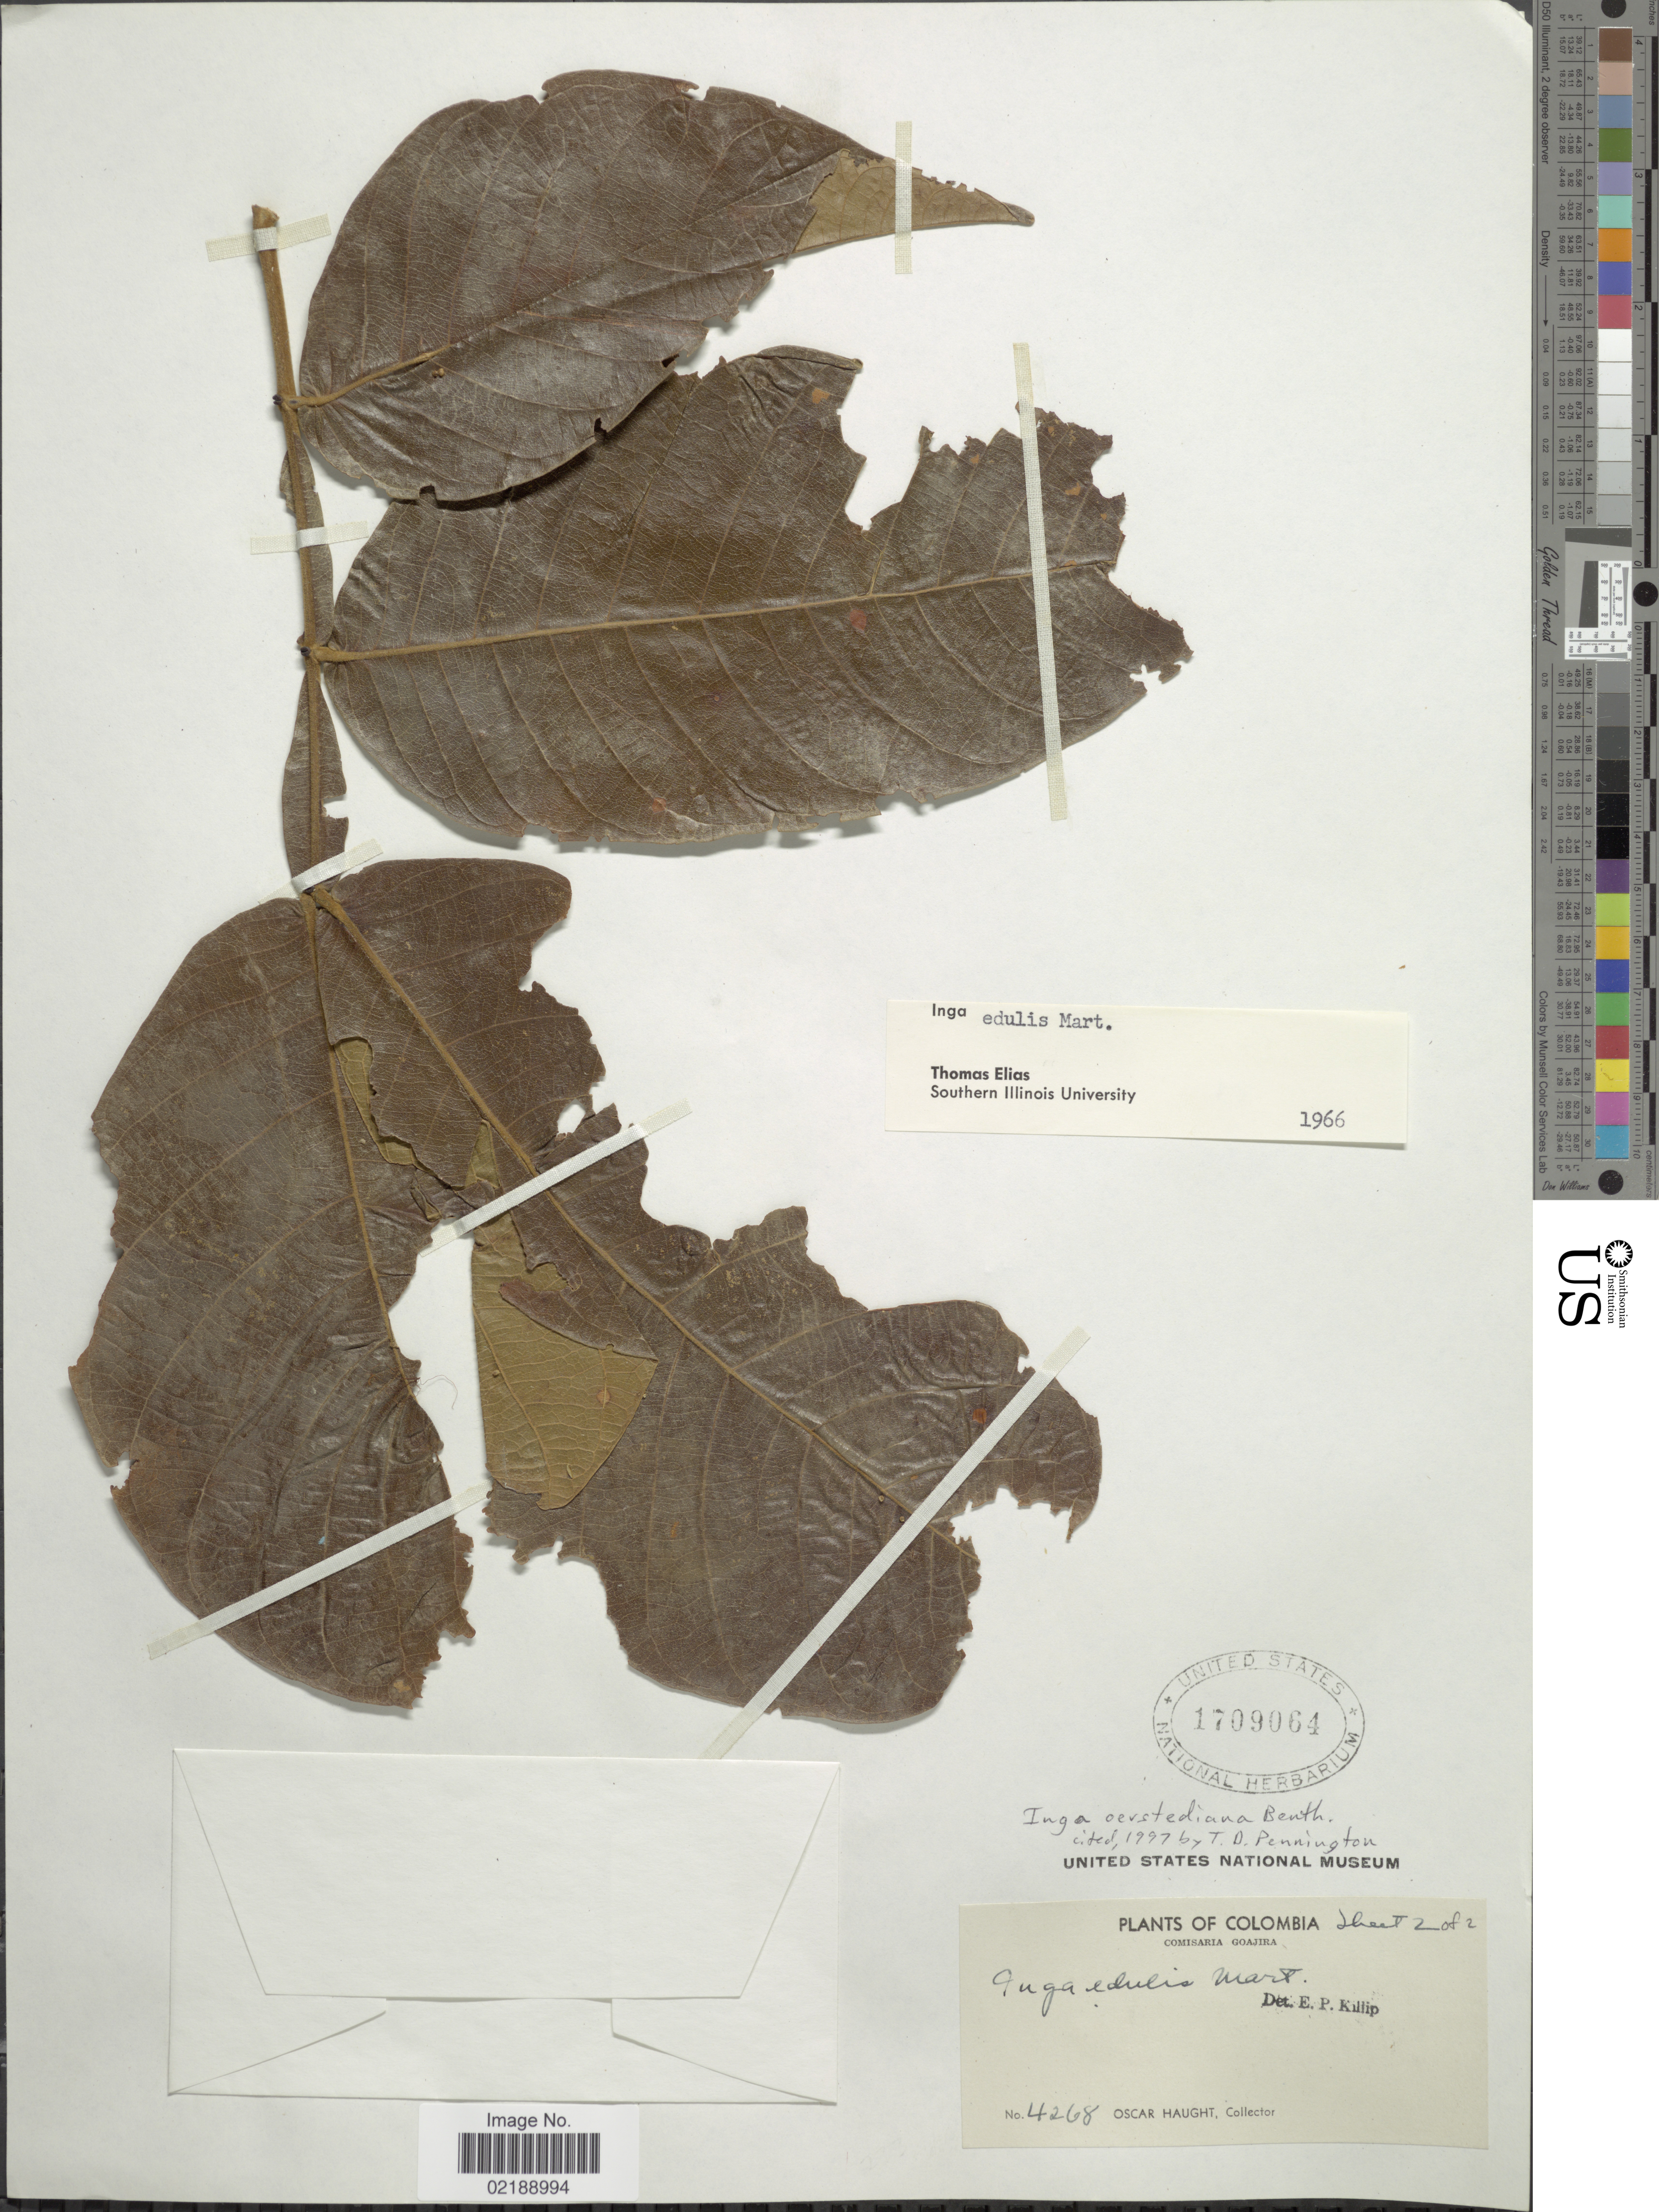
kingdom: Plantae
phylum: Tracheophyta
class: Magnoliopsida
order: Fabales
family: Fabaceae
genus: Inga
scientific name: Inga oerstediana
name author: Benth.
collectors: O. L. Haught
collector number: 4268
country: Colombia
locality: Comisaria Goajira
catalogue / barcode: US 1709064